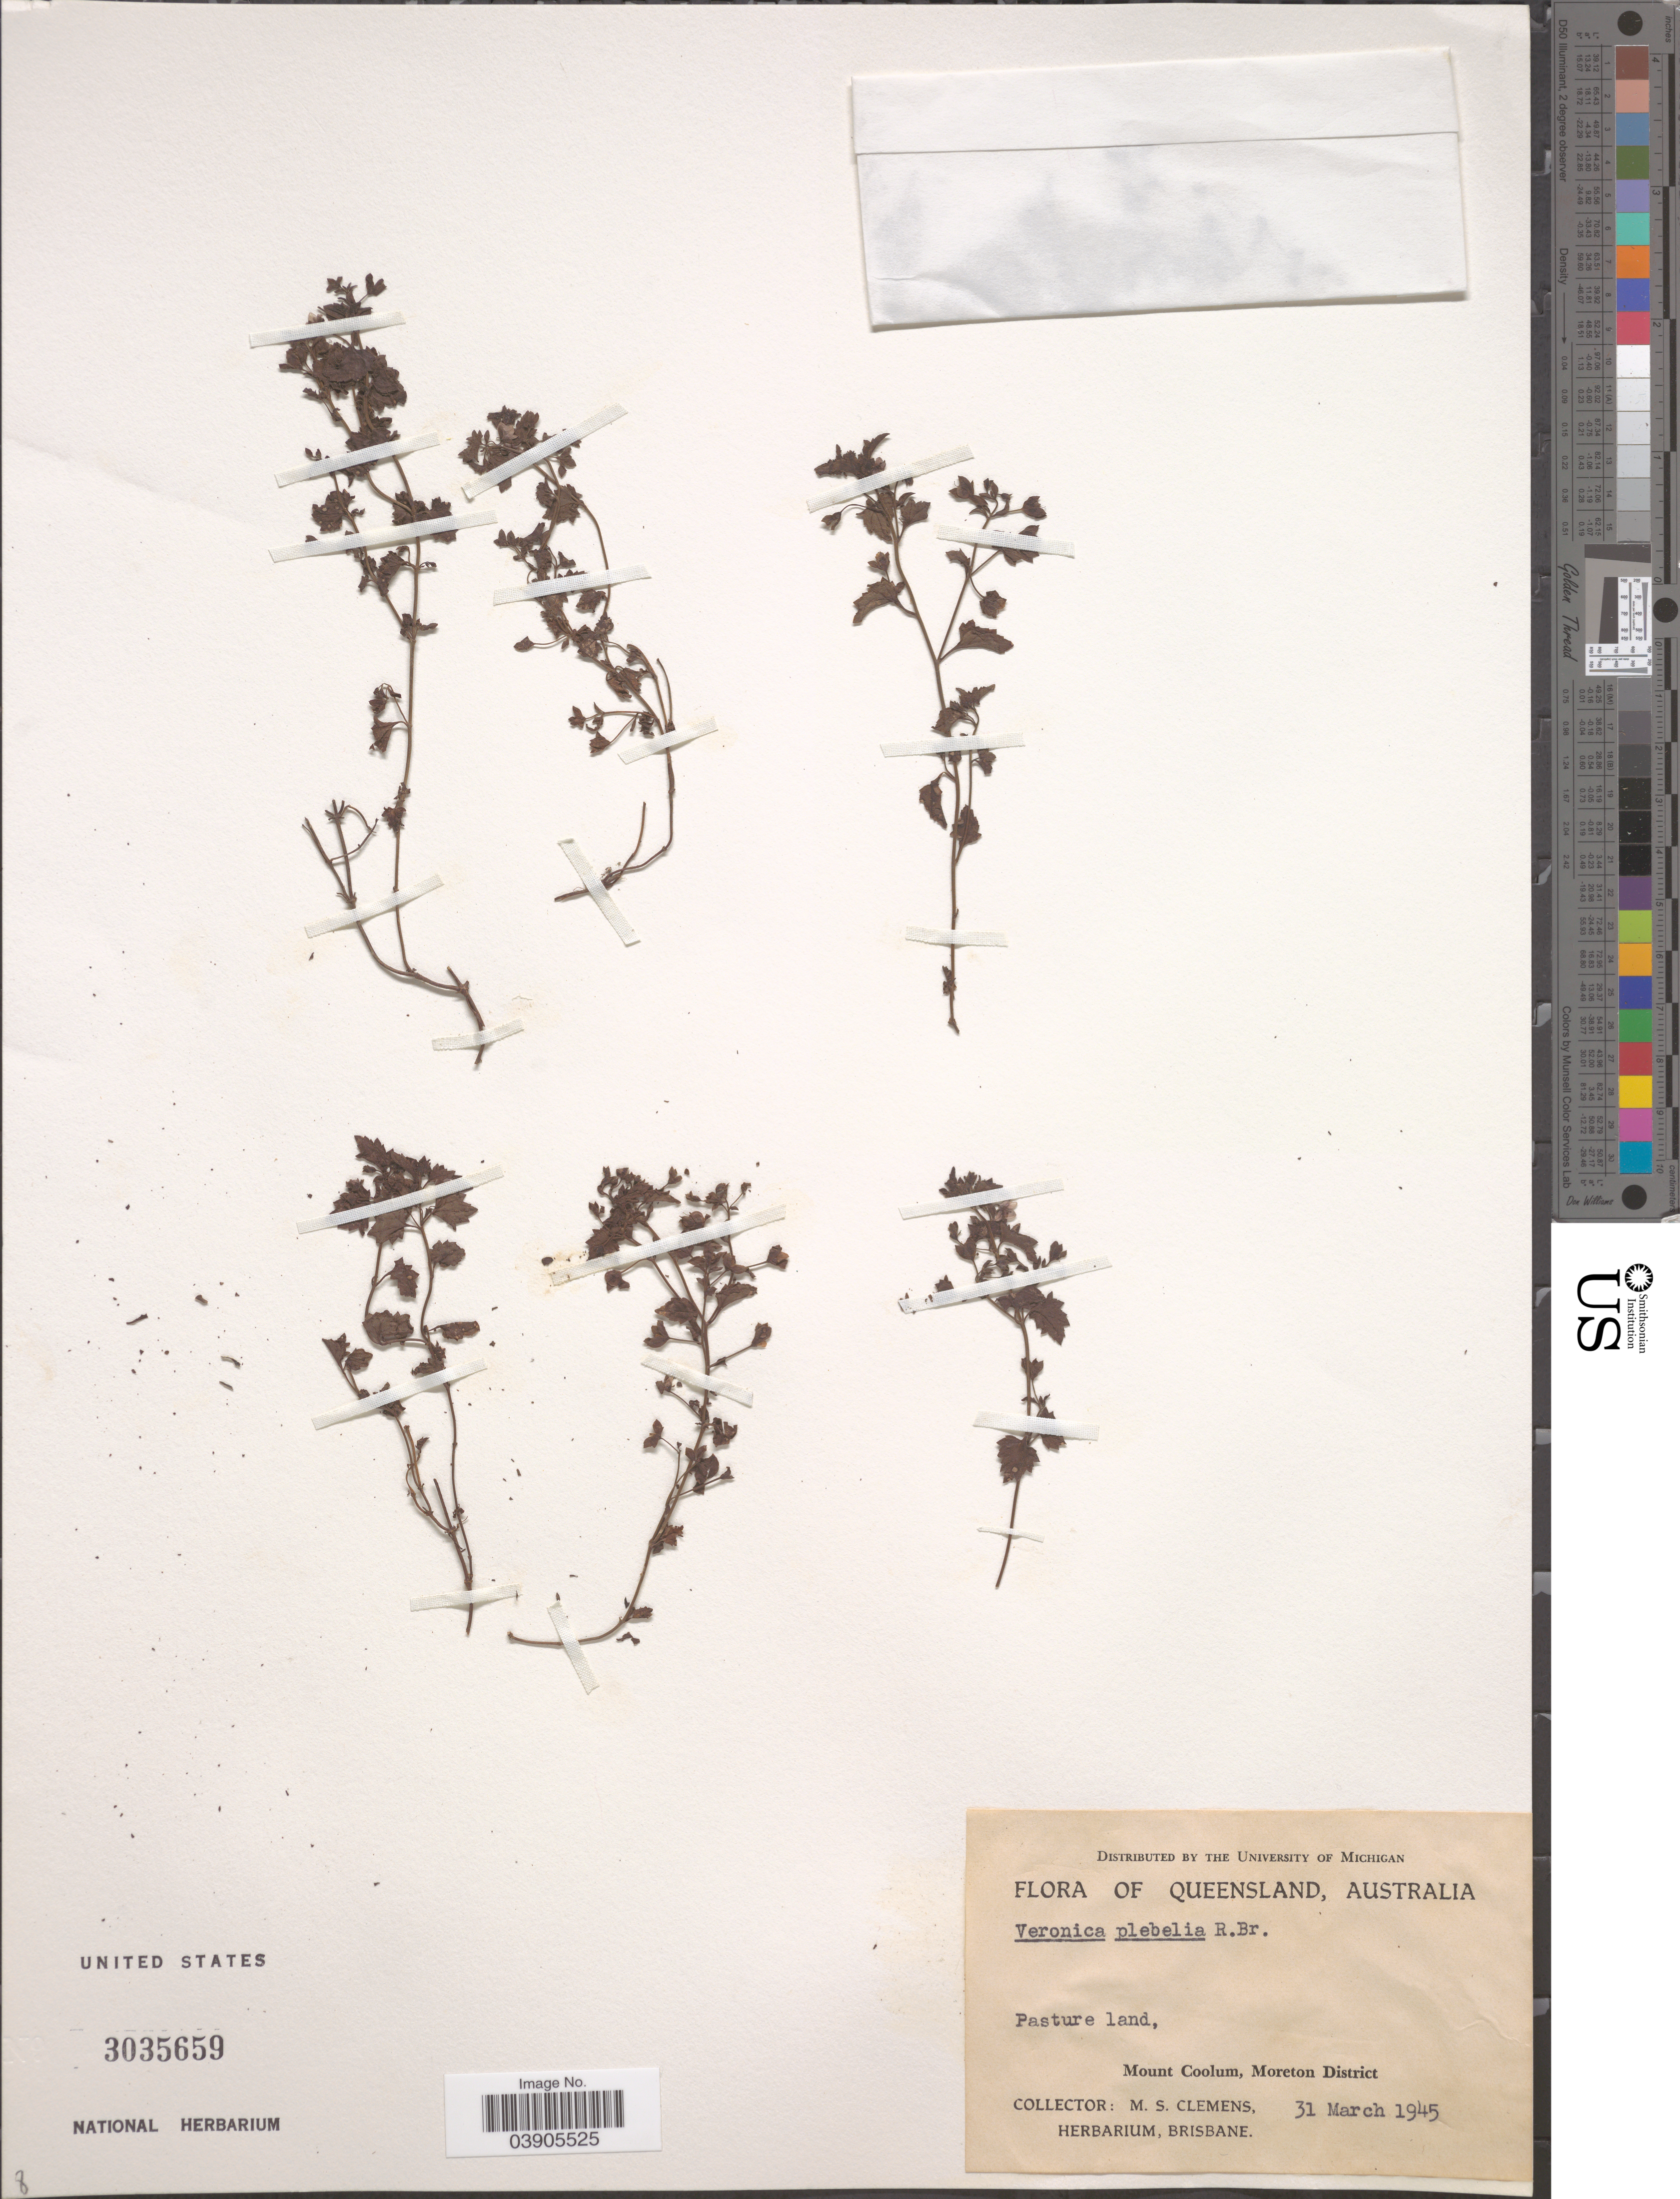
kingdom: Plantae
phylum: Tracheophyta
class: Magnoliopsida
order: Lamiales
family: Plantaginaceae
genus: Veronica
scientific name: Veronica plebeia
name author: R. Br.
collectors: M. S. Clemens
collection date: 1945-03-31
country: Australia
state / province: Queensland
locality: Mount Coolum, Moreton District.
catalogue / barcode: US 3035659